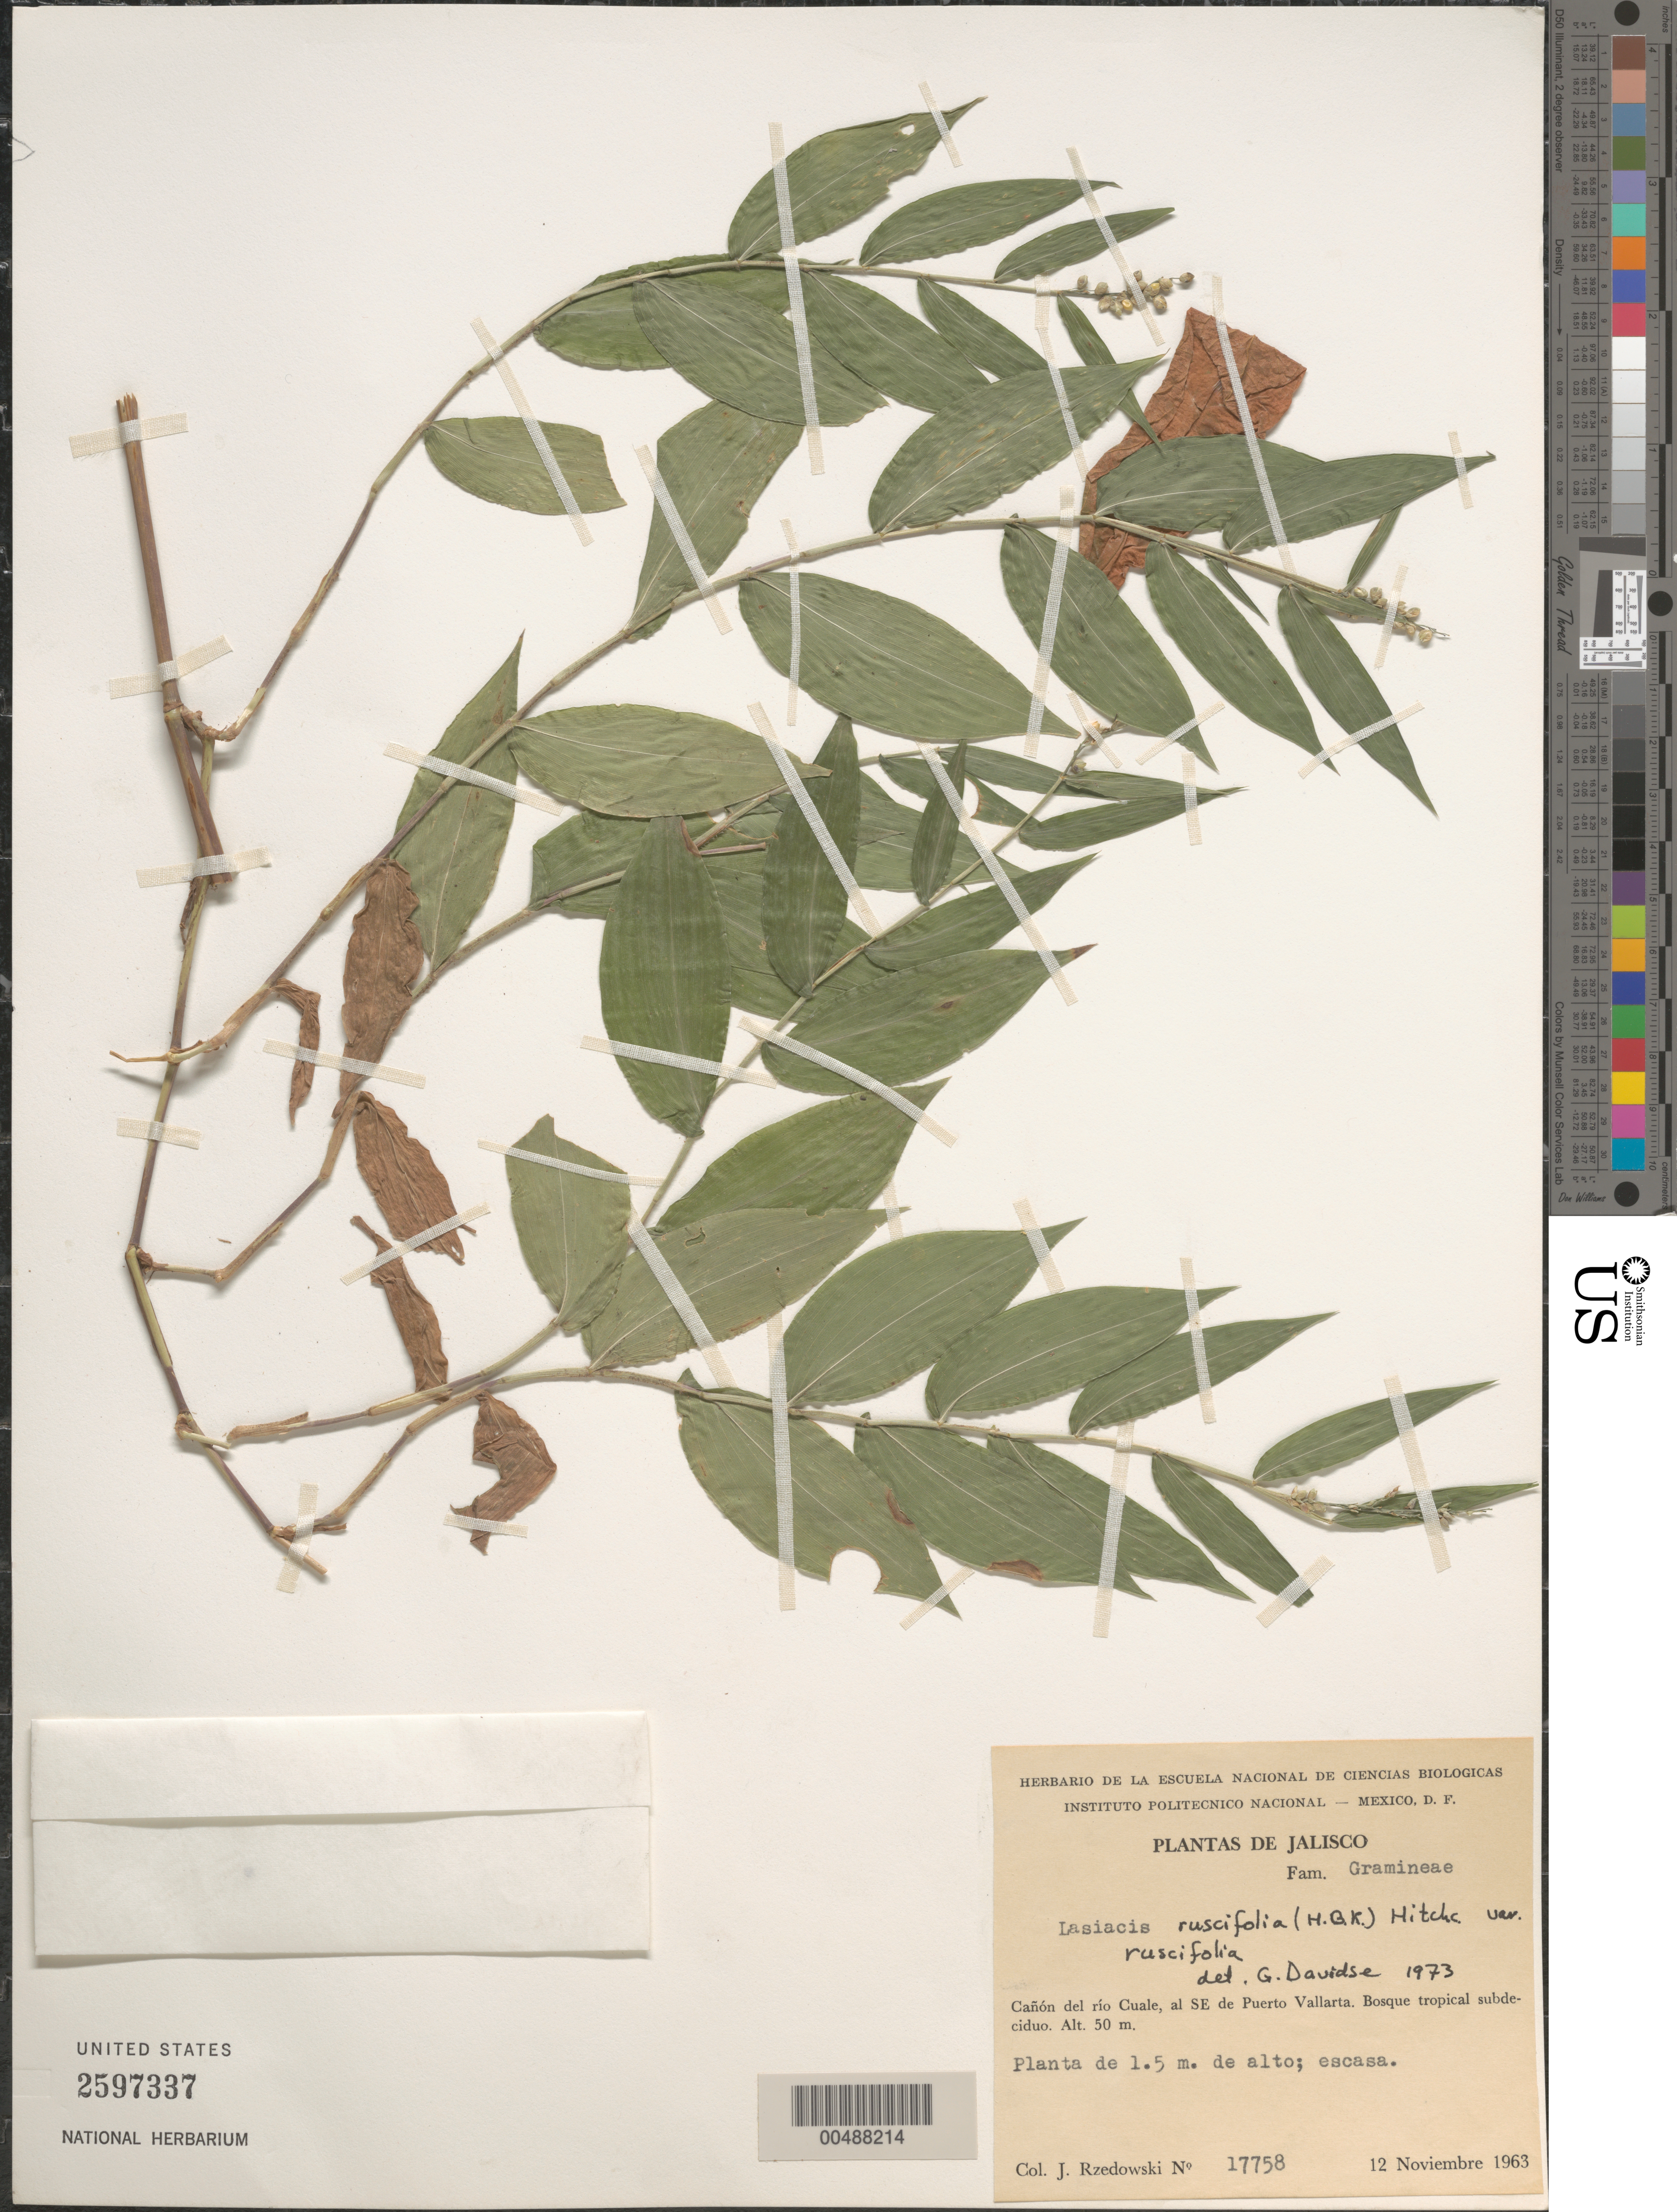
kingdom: Plantae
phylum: Tracheophyta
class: Liliopsida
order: Poales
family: Poaceae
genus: Lasiacis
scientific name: Lasiacis ruscifolia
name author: (Kunth) Hitchc.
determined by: Davidse, Gerrit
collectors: J. Rzedowski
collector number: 17758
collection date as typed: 12 Nov 1963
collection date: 1963-11-12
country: Mexico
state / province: Jalisco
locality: Cañ¢n del Río Cuale, al SE de Puerto Vallarta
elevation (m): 50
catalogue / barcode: US 2597337